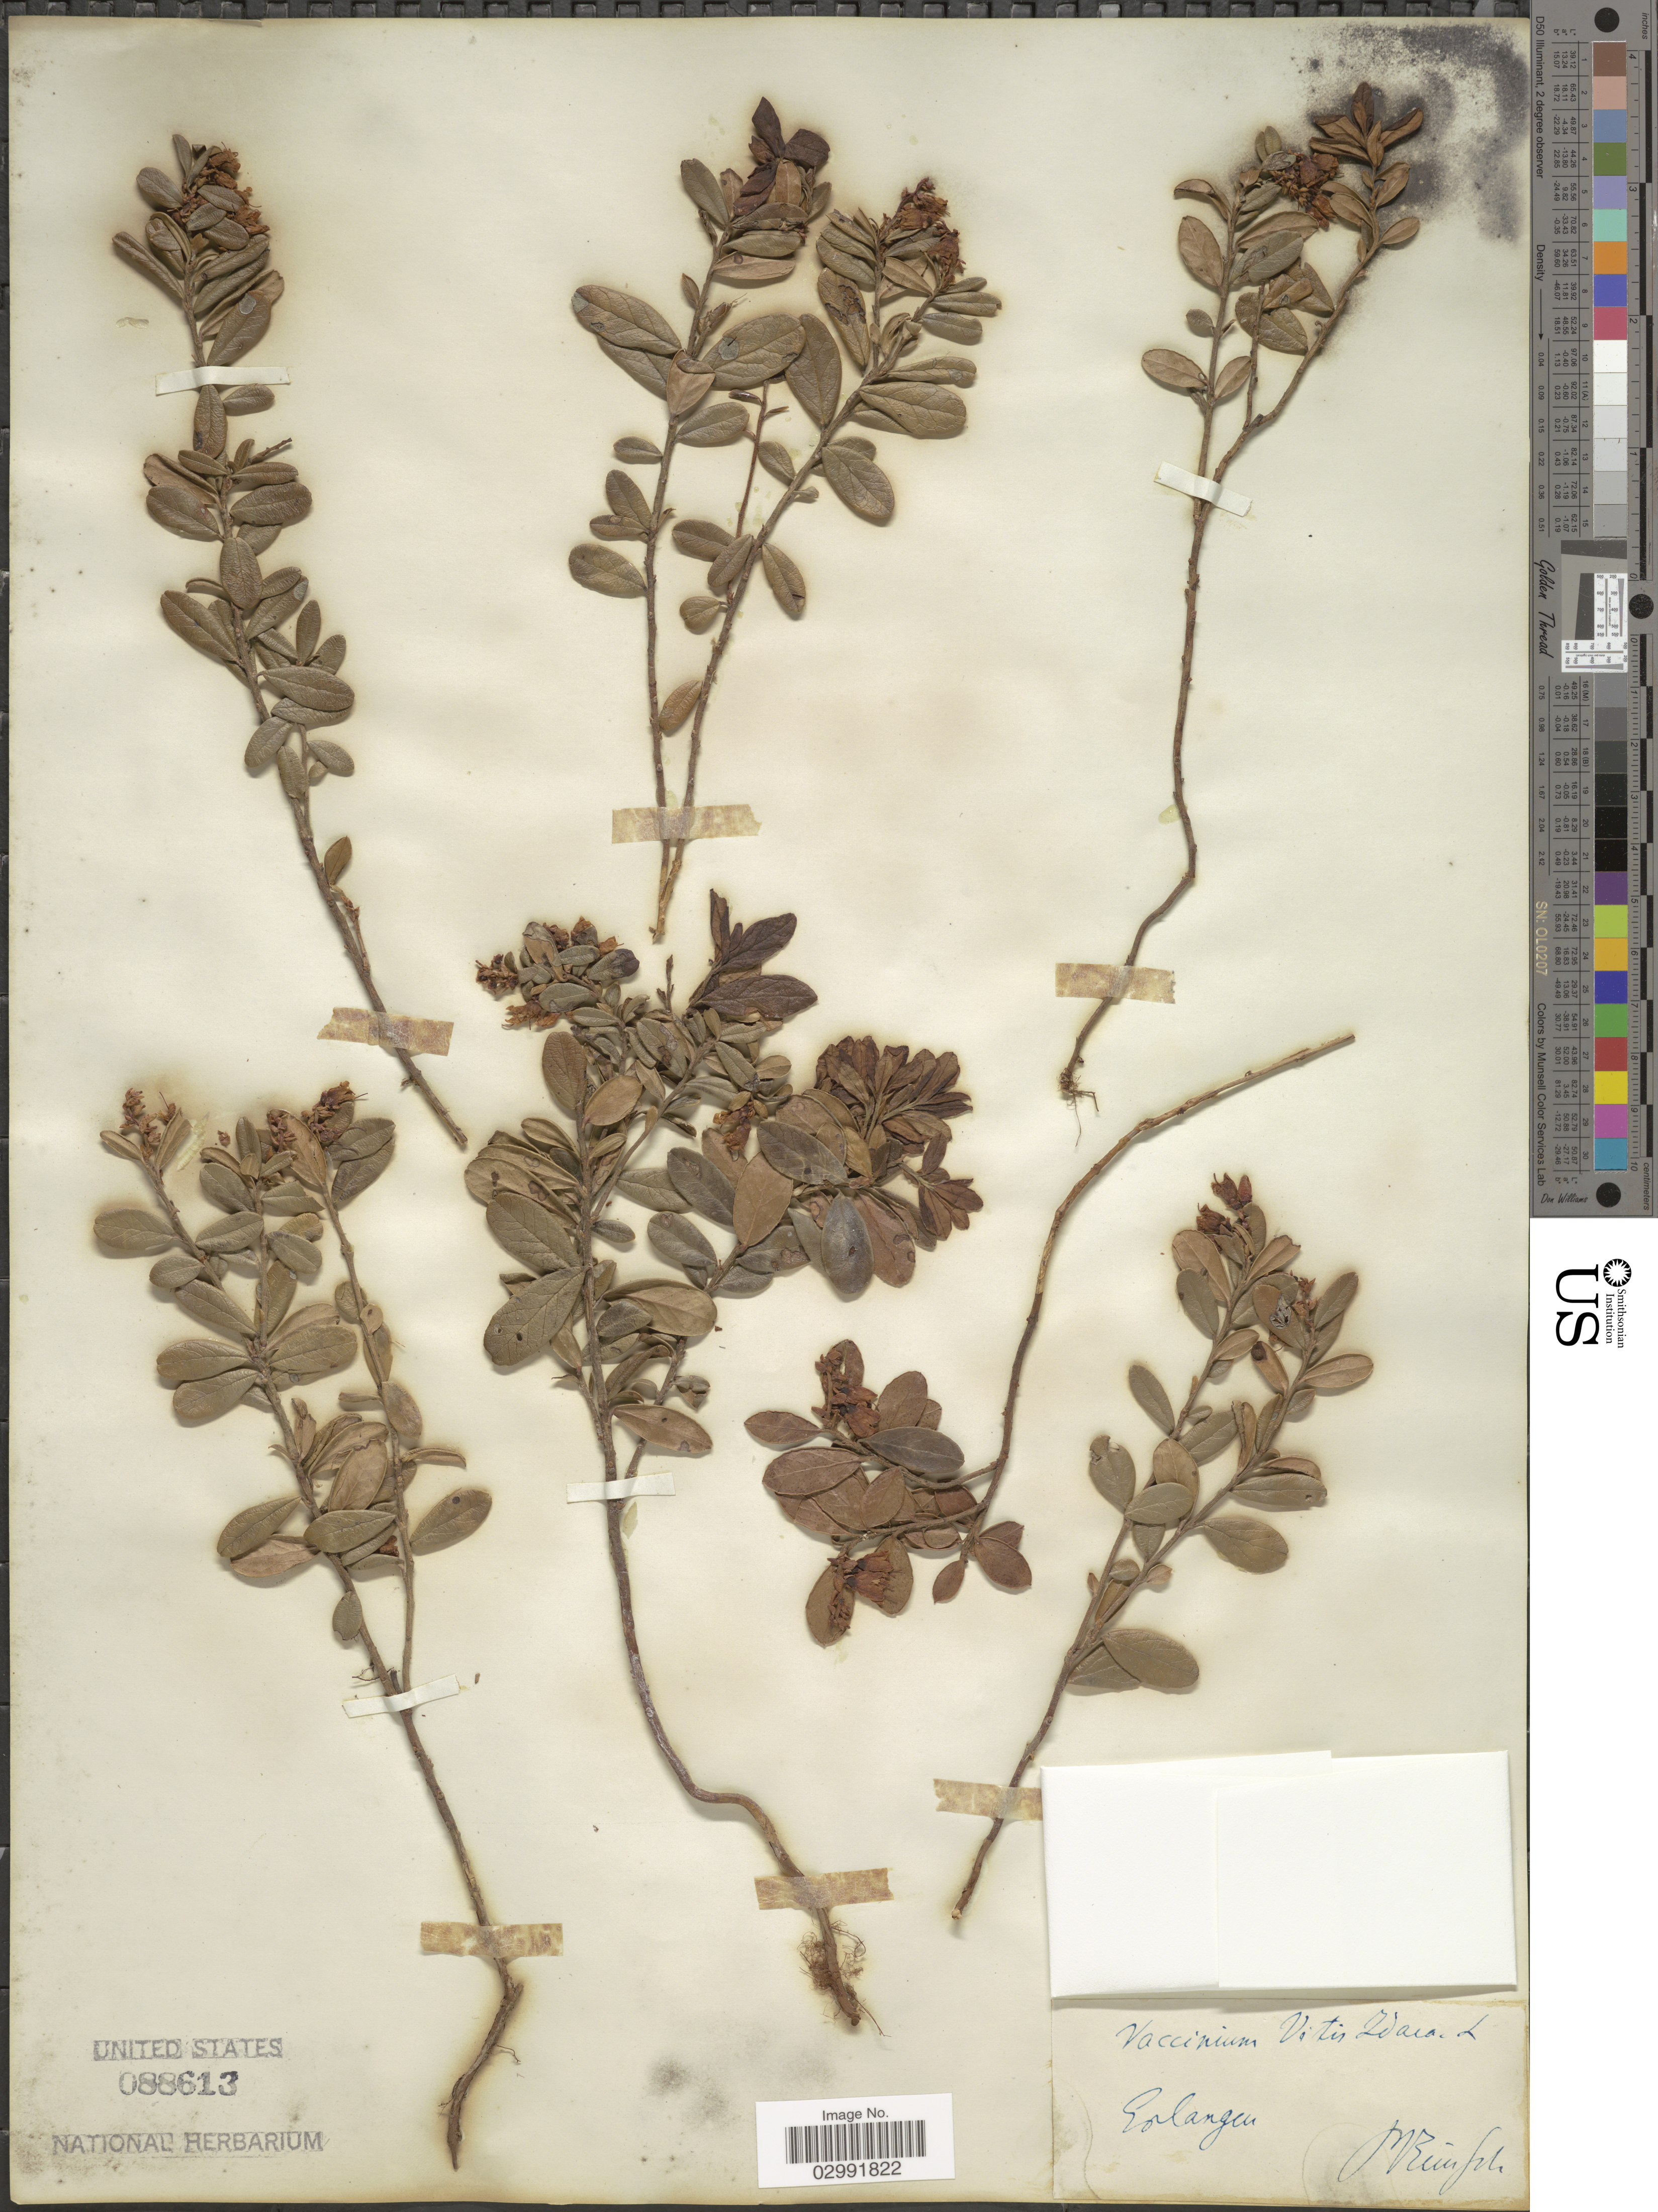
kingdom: Plantae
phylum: Tracheophyta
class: Magnoliopsida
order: Ericales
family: Ericaceae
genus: Vaccinium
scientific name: Vaccinium vitis-idaea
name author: L.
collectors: M. Reinsch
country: Germany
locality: Erlangen.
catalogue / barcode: US 88613